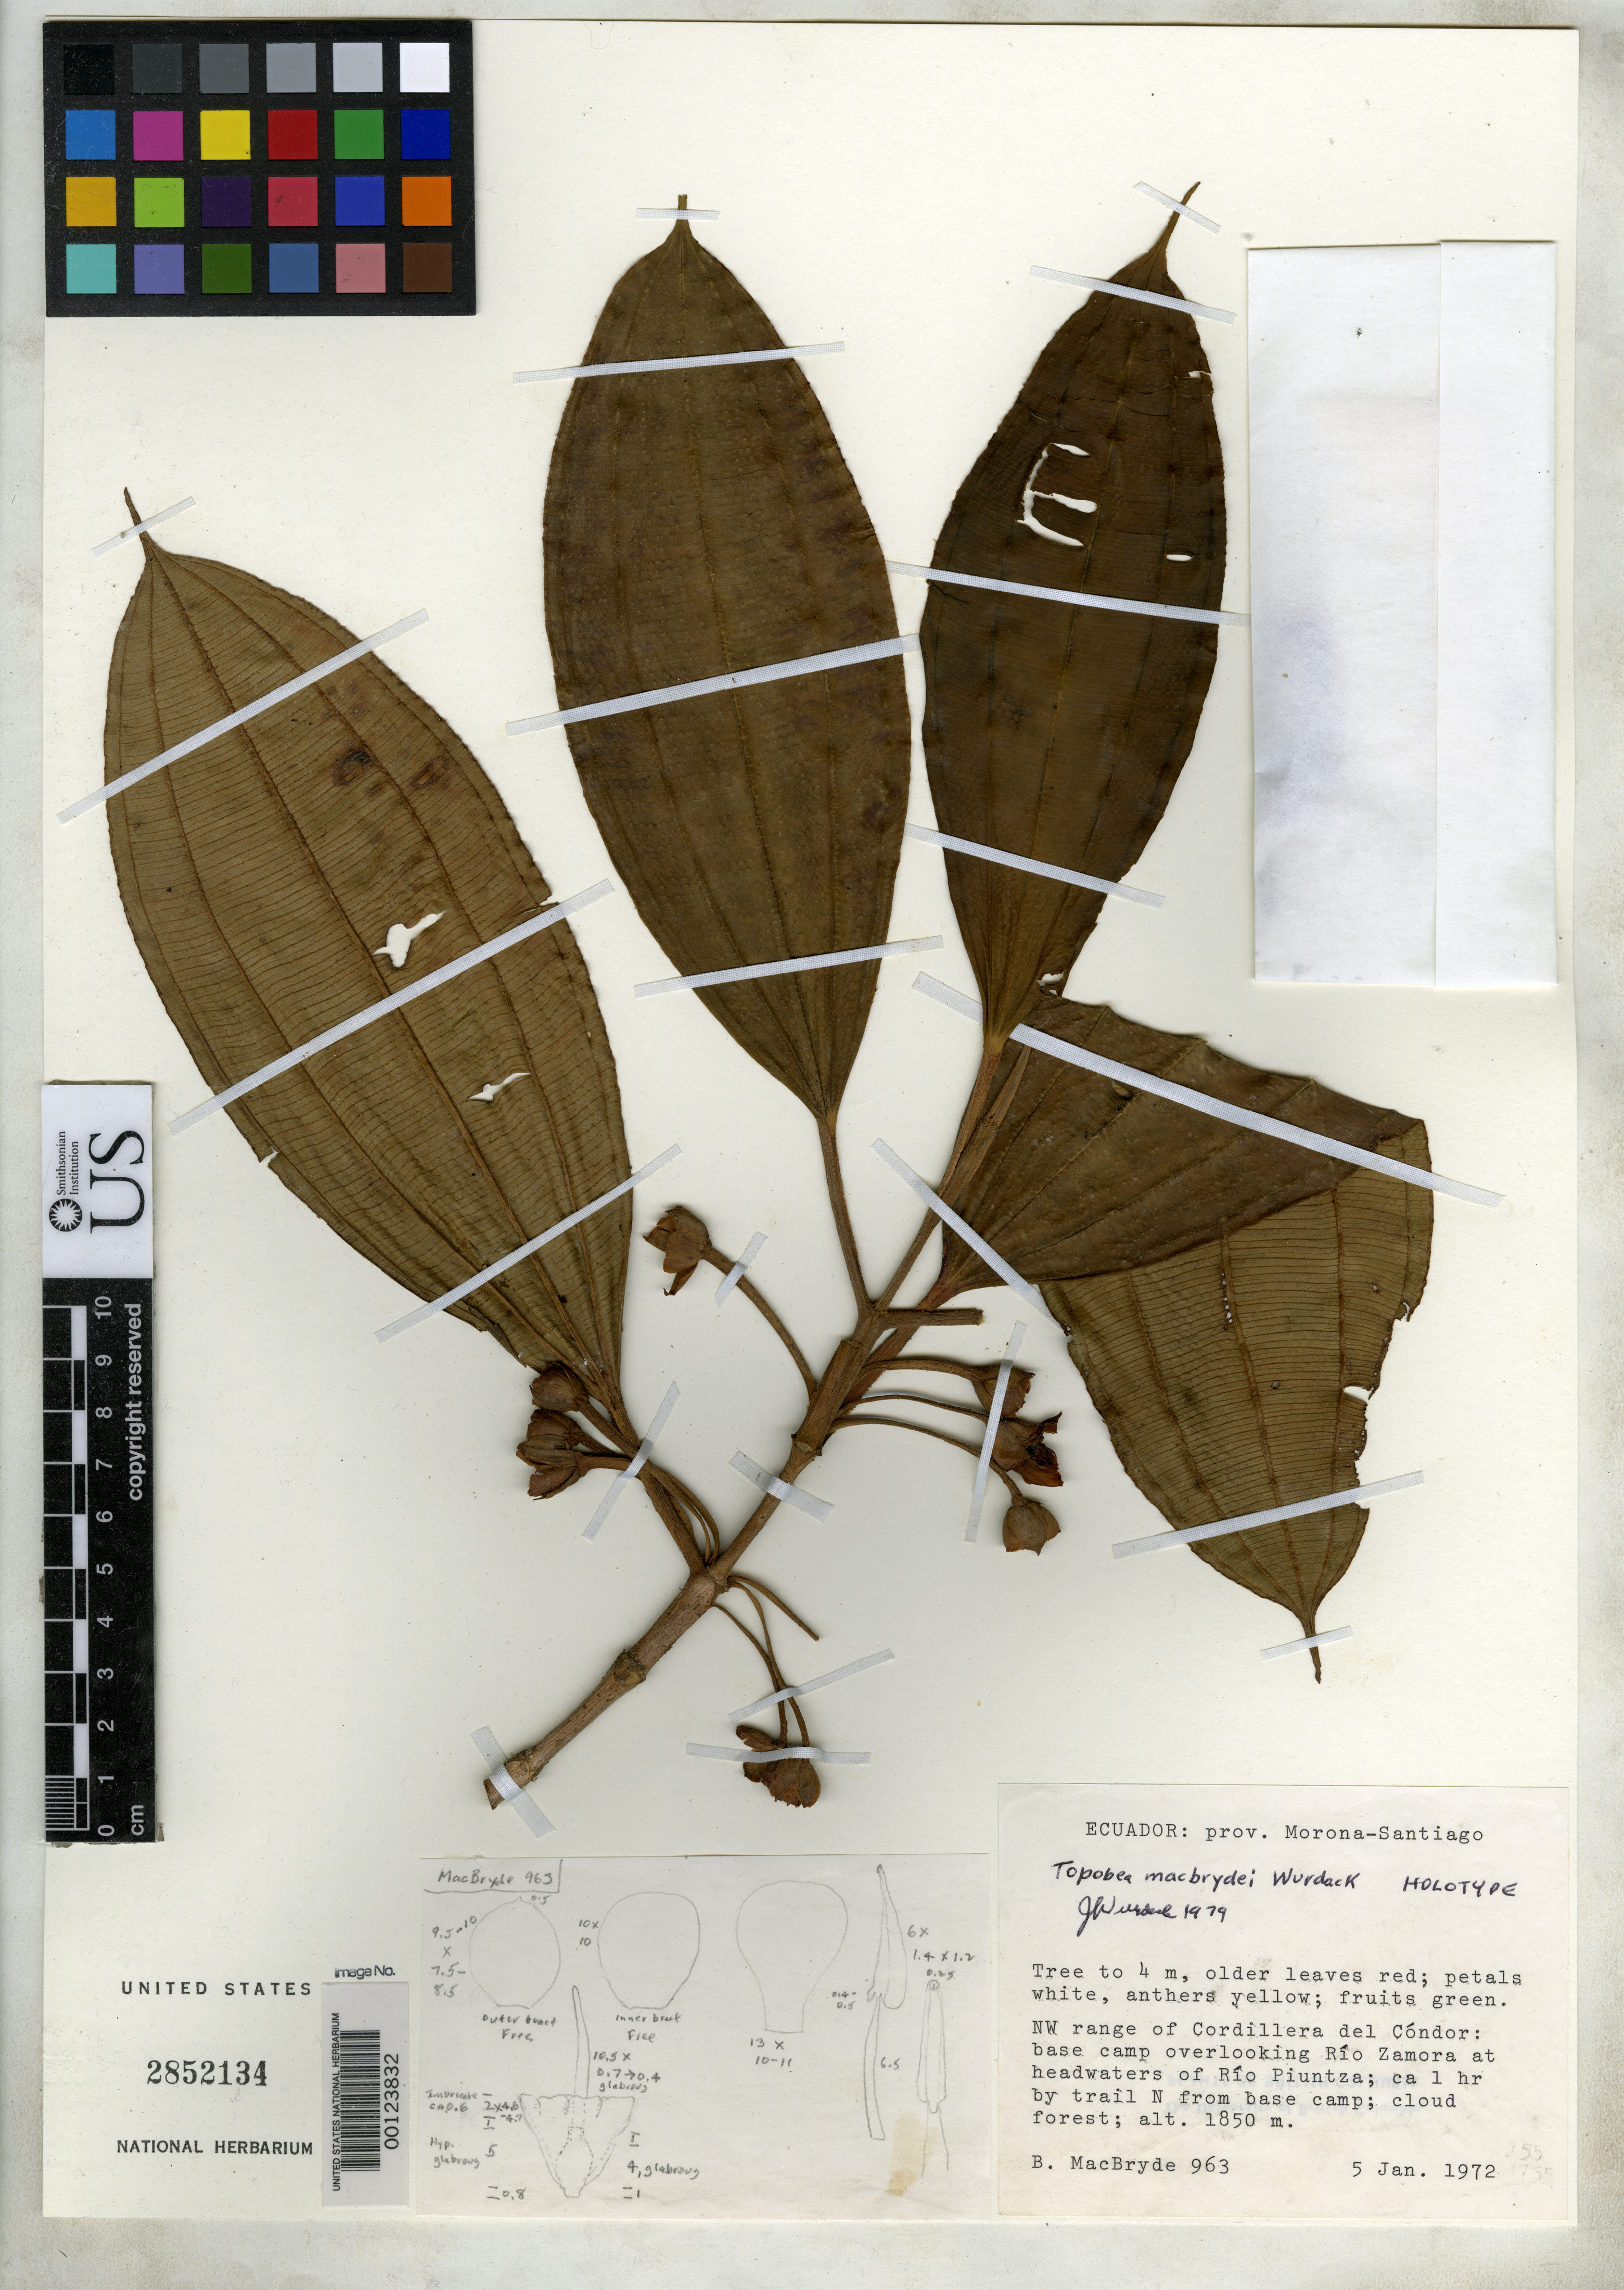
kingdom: Plantae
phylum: Tracheophyta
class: Magnoliopsida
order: Myrtales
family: Melastomataceae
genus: Topobea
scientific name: Topobea macbrydei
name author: Wurdack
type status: Holotype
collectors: B. MacBryde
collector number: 963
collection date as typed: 05 Jan 1972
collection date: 1972-01-05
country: Ecuador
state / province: Morona-Santiago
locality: NW range of Cordillera del Condor, base camp overlooking Rio Piuntza, ca. 1 hr by Trail N from base camp.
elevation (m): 1850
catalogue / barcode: US 2852134